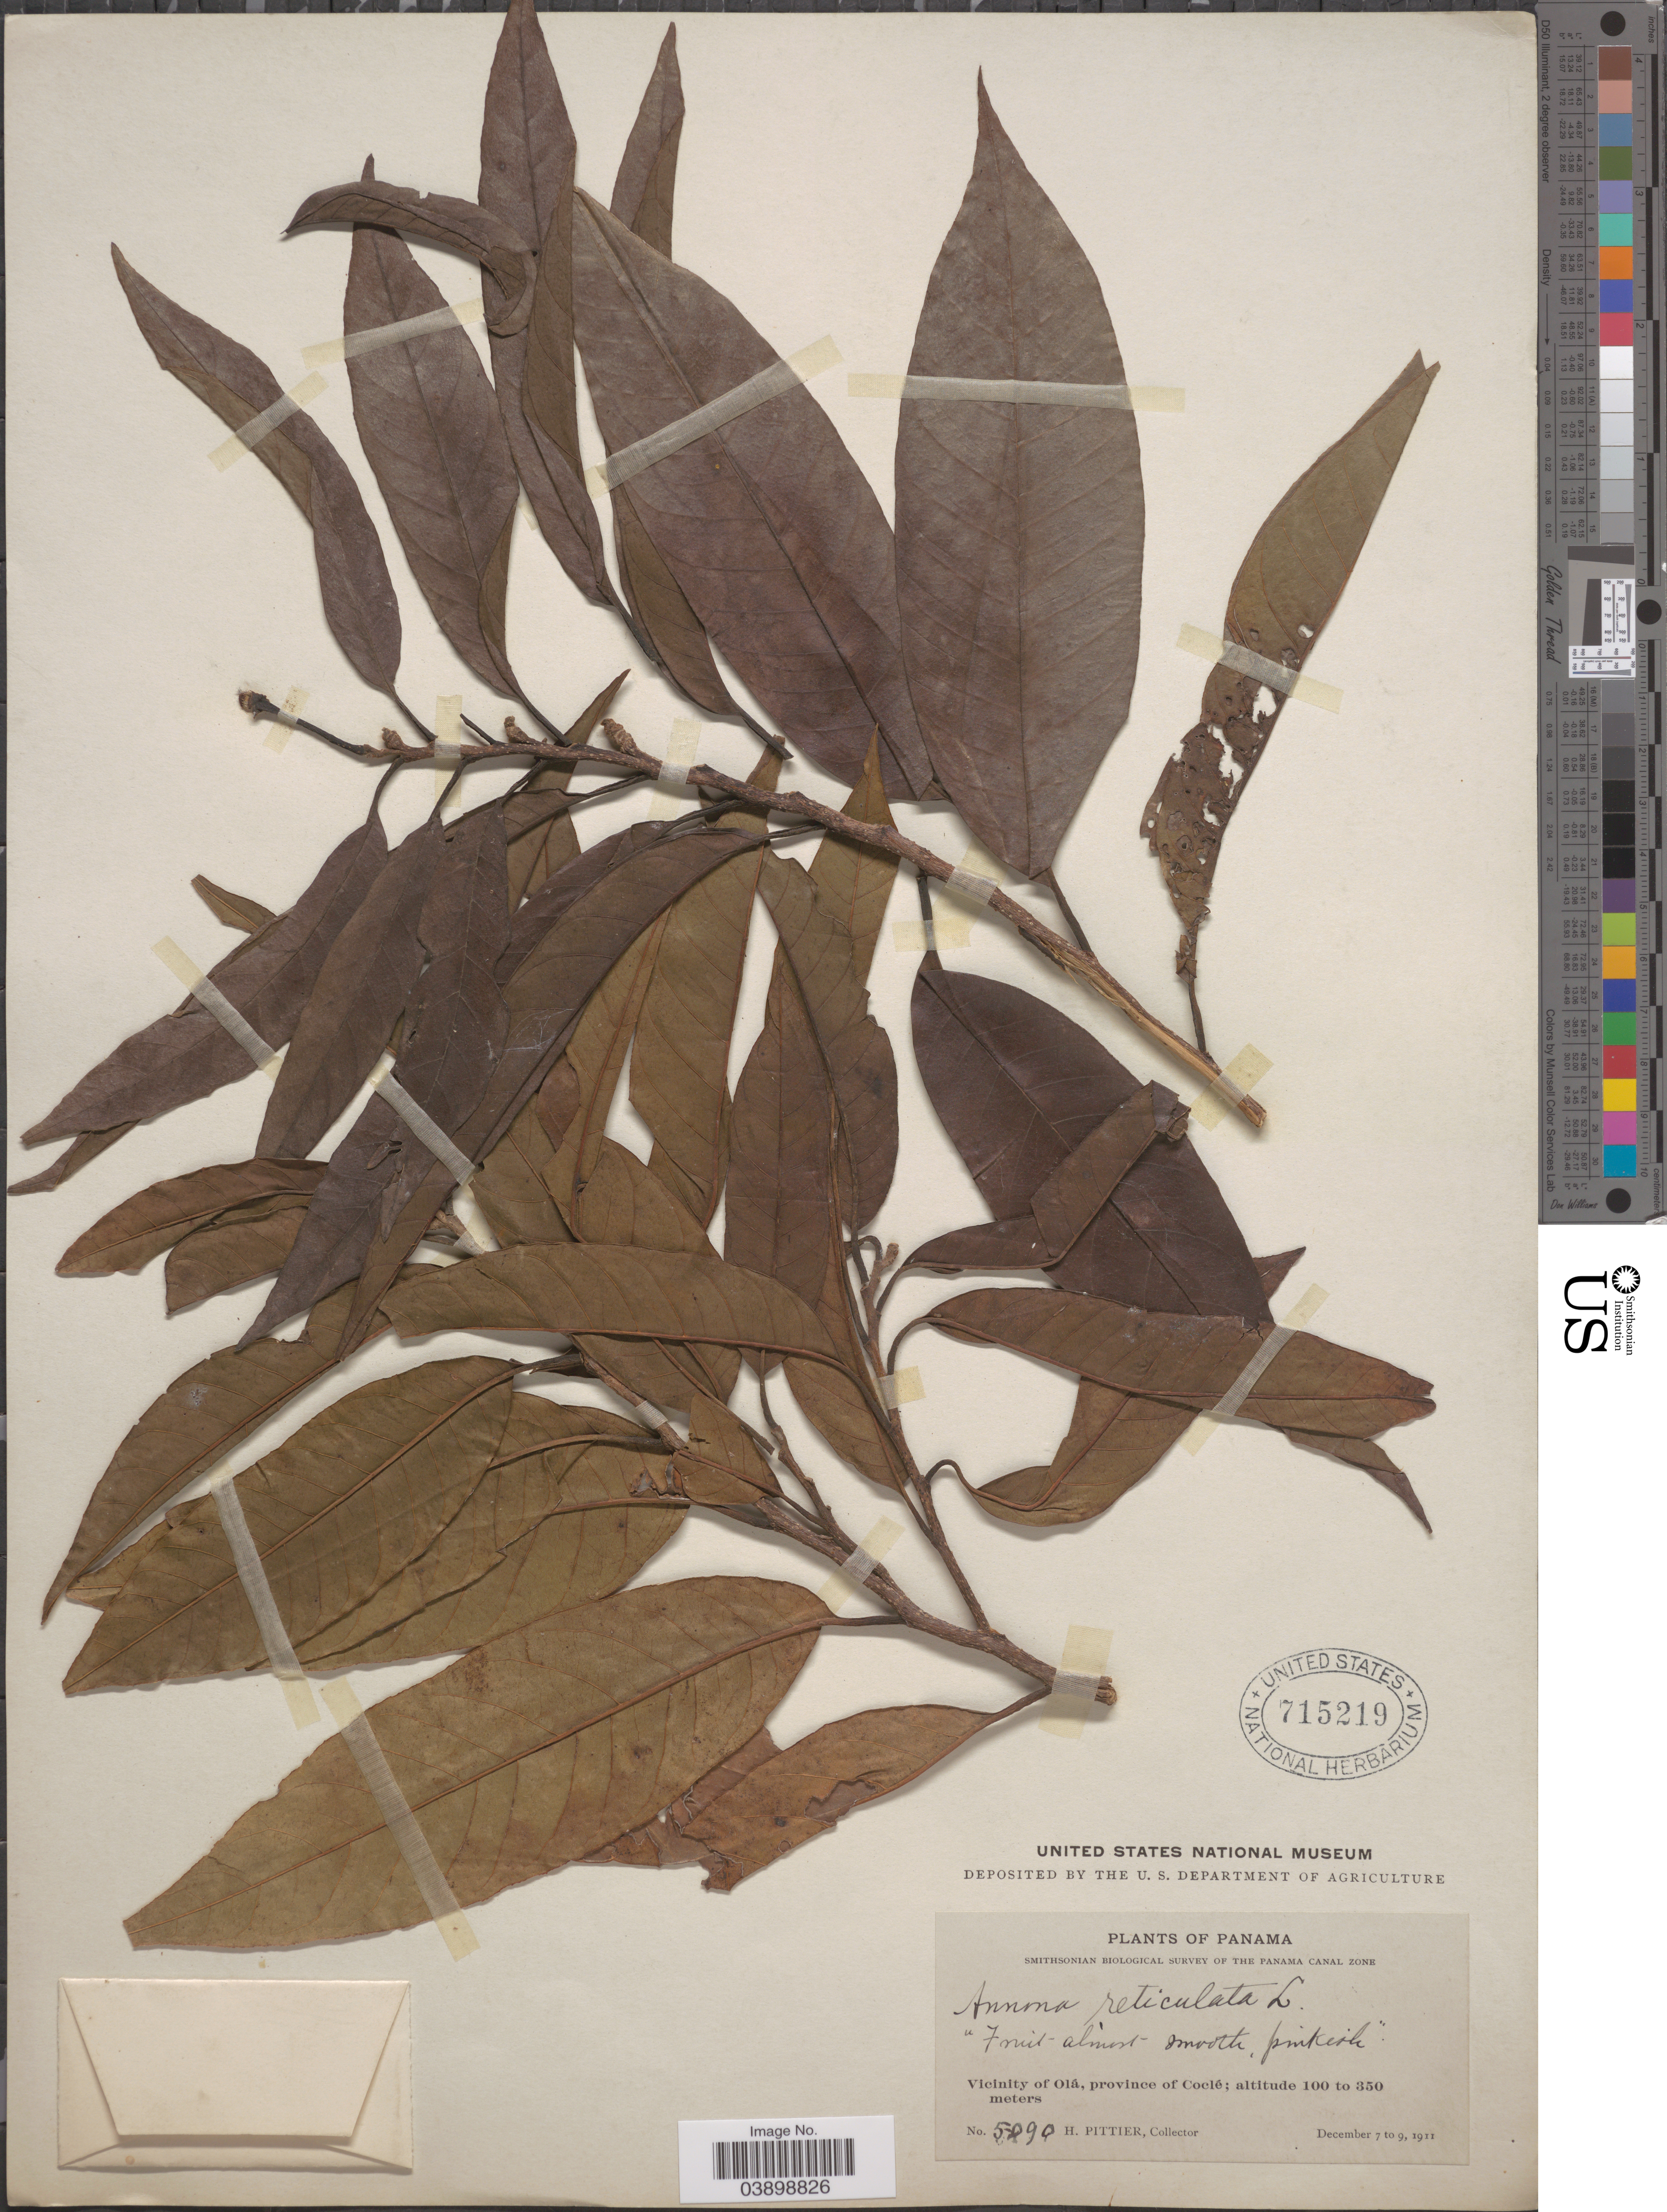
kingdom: Plantae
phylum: Tracheophyta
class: Magnoliopsida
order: Magnoliales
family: Annonaceae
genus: Annona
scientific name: Annona reticulata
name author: L.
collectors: H. F. Pittier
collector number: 5090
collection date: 1911-12-07/1911-12-09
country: Panama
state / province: Cocle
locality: The Panama Canal Zone. Vicinity of Olá, province of Coclé.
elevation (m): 100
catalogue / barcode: US 715219